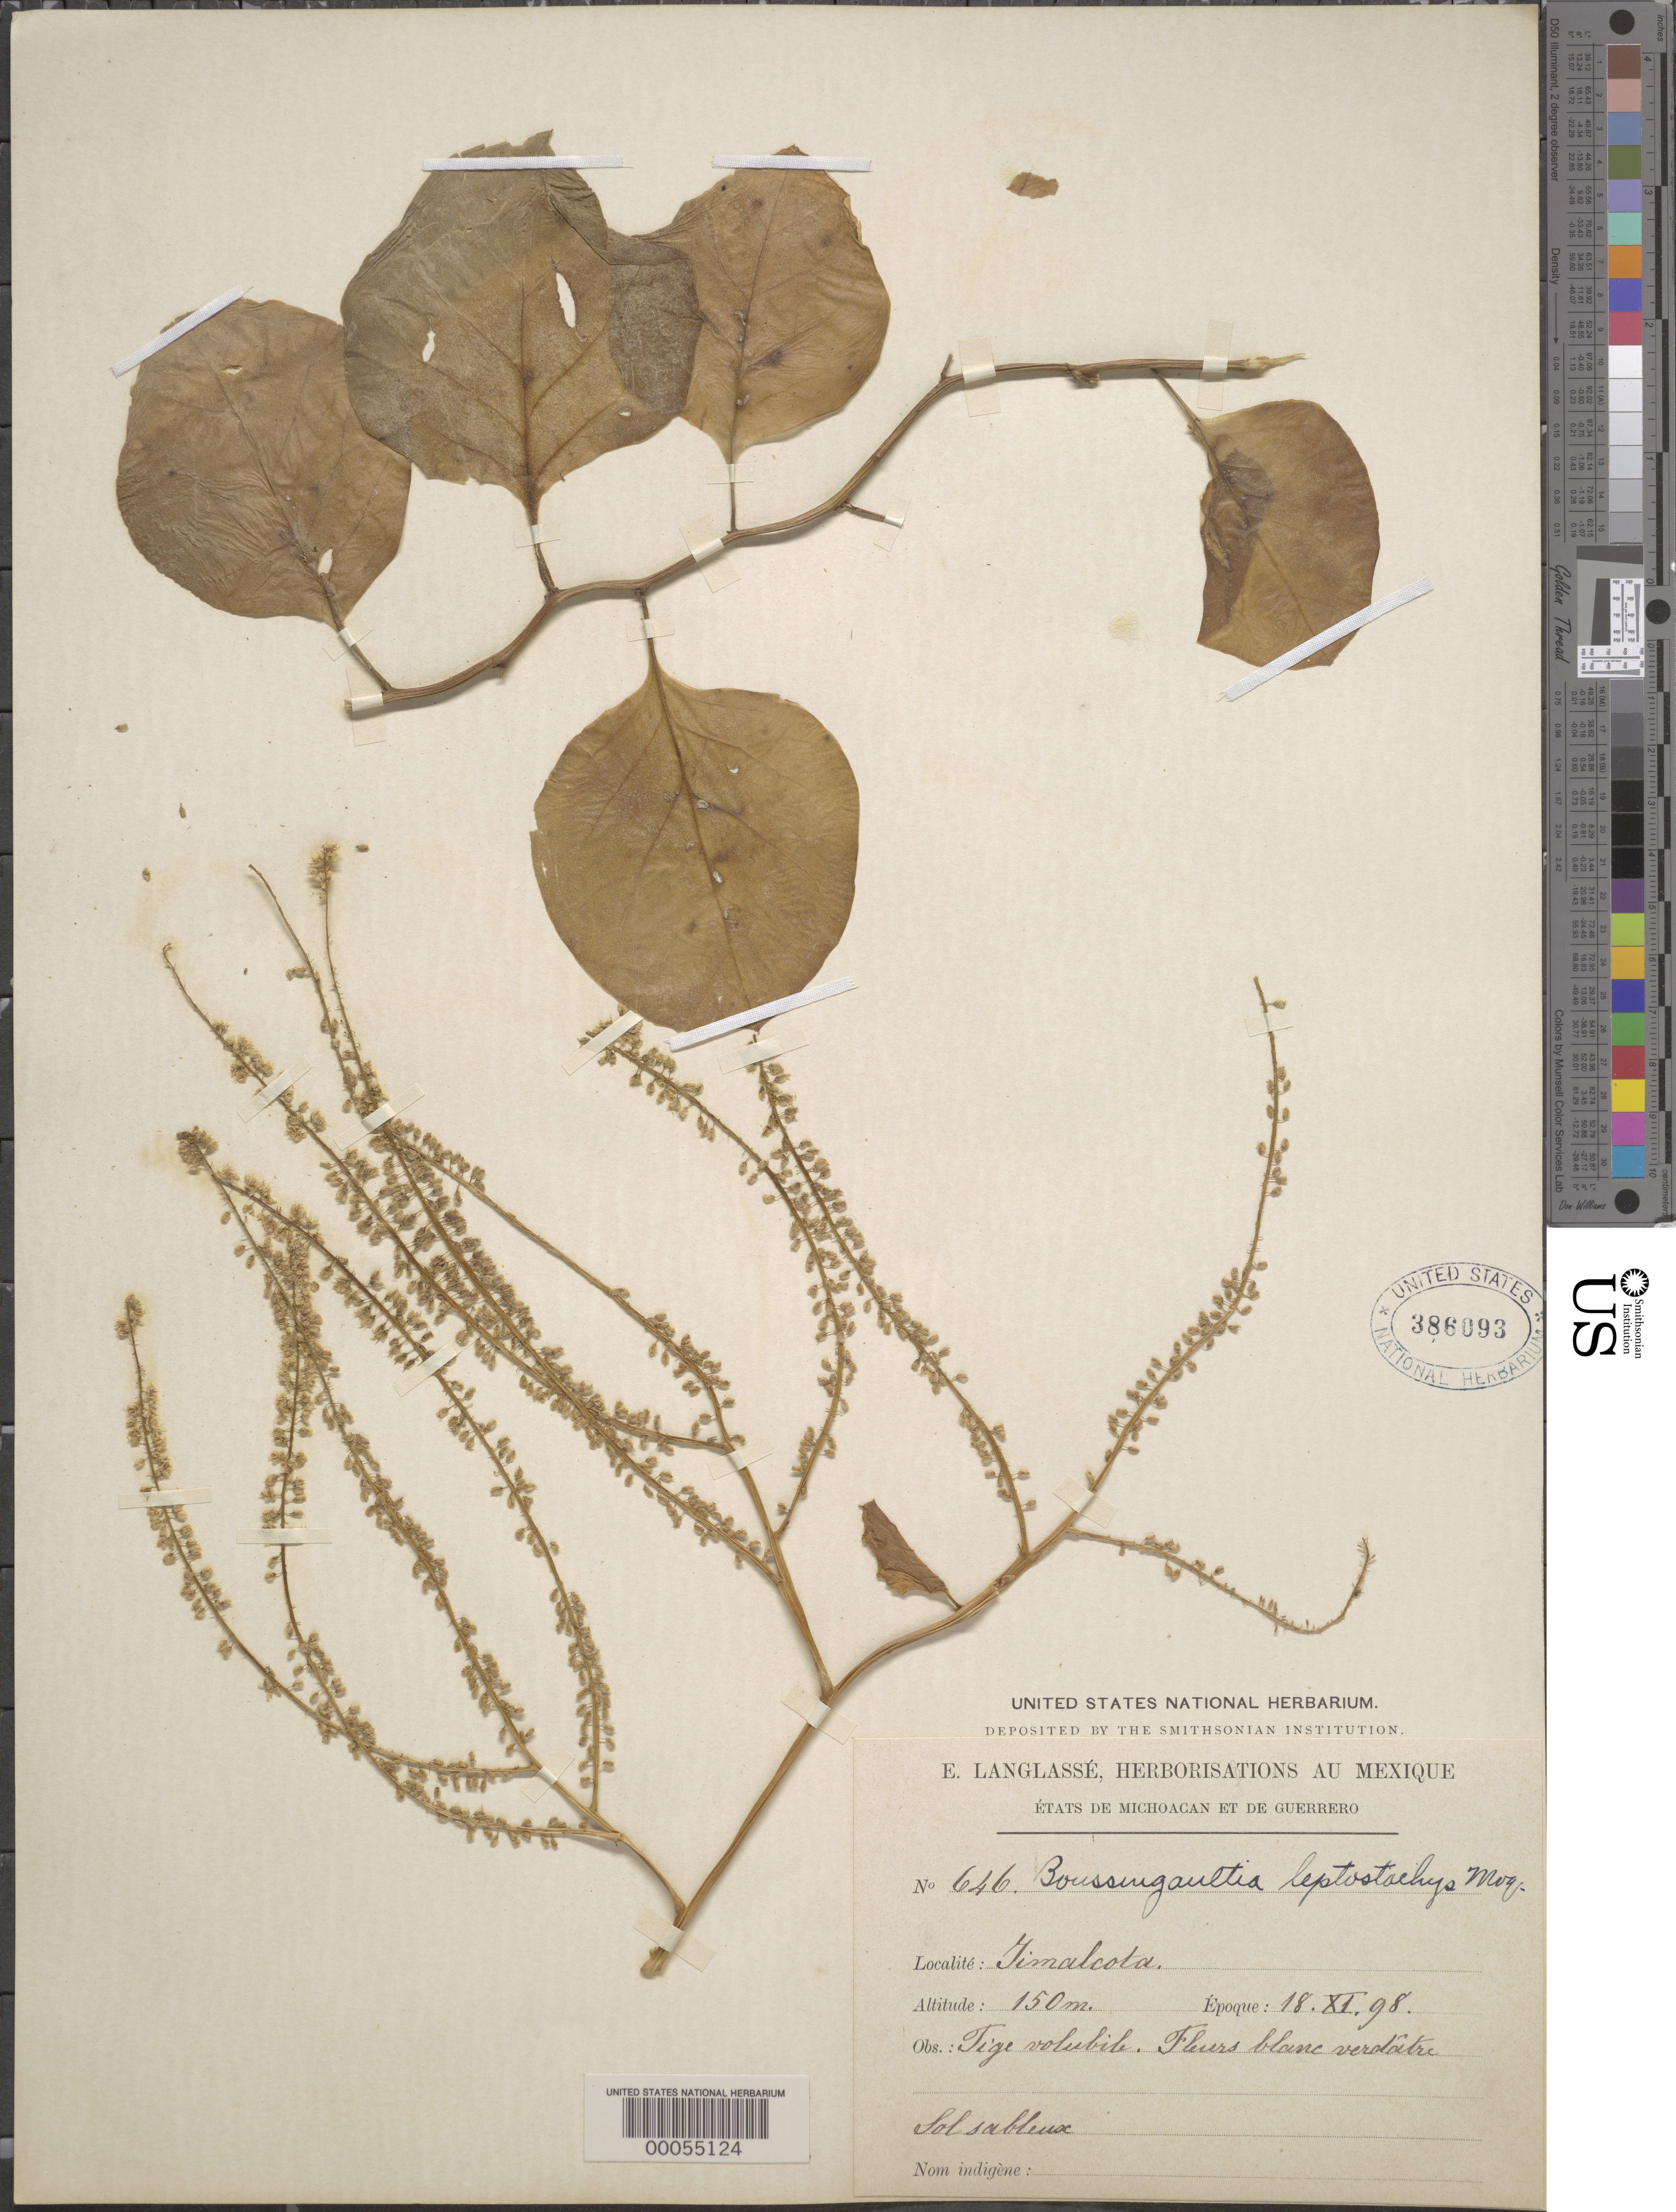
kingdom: Plantae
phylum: Tracheophyta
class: Magnoliopsida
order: Caryophyllales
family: Basellaceae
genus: Anredera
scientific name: Anredera vesicaria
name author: (Lam.) C.F. Gaertn.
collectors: E. Langlassé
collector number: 646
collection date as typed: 18 Nov 1898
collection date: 1898-11-18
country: Mexico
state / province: Guerrero / Michoacán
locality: Gimalcota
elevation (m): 150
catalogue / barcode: US 386093